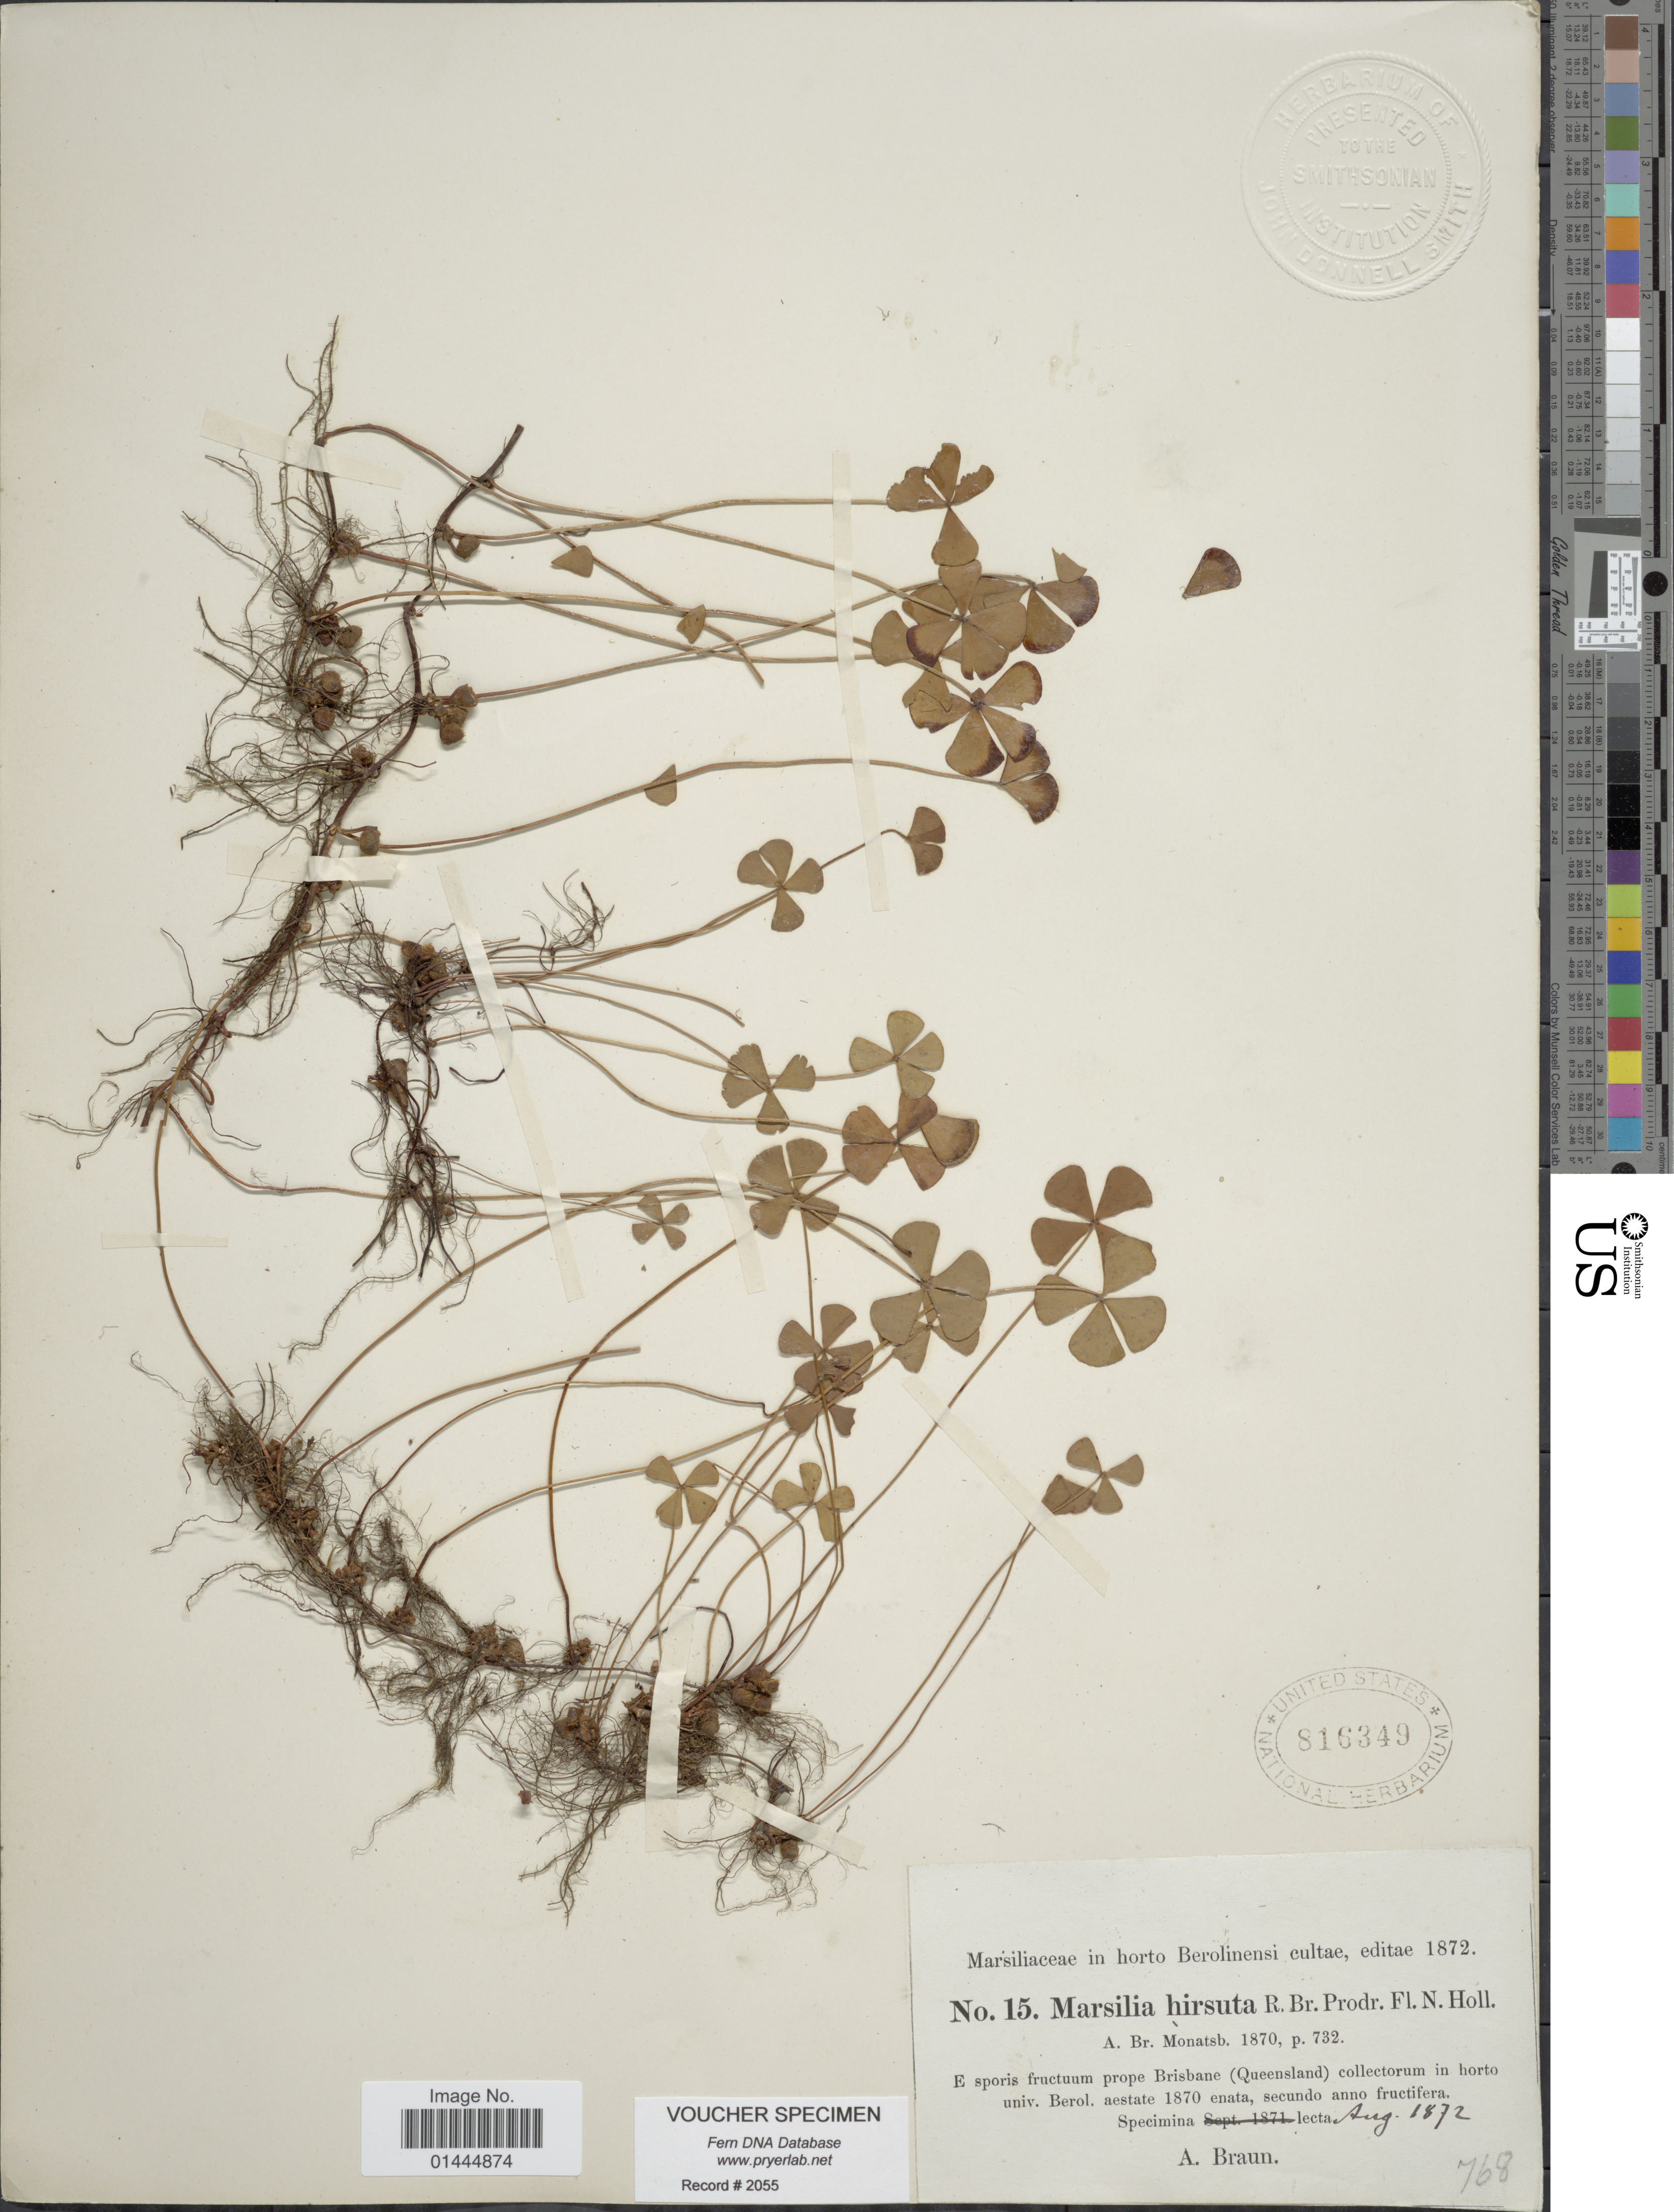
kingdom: Plantae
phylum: Tracheophyta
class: Polypodiopsida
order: Salviniales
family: Marsileaceae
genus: Marsilea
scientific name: Marsilea hirsuta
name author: R. Br.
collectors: A. Braun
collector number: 15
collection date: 1872-08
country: Australia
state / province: Queensland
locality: E sporis fructuum prope Brisbane (Queensland) collectorum in horto univ. Berol. aestate, in horto Berolinensi cultae.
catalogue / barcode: US 816349